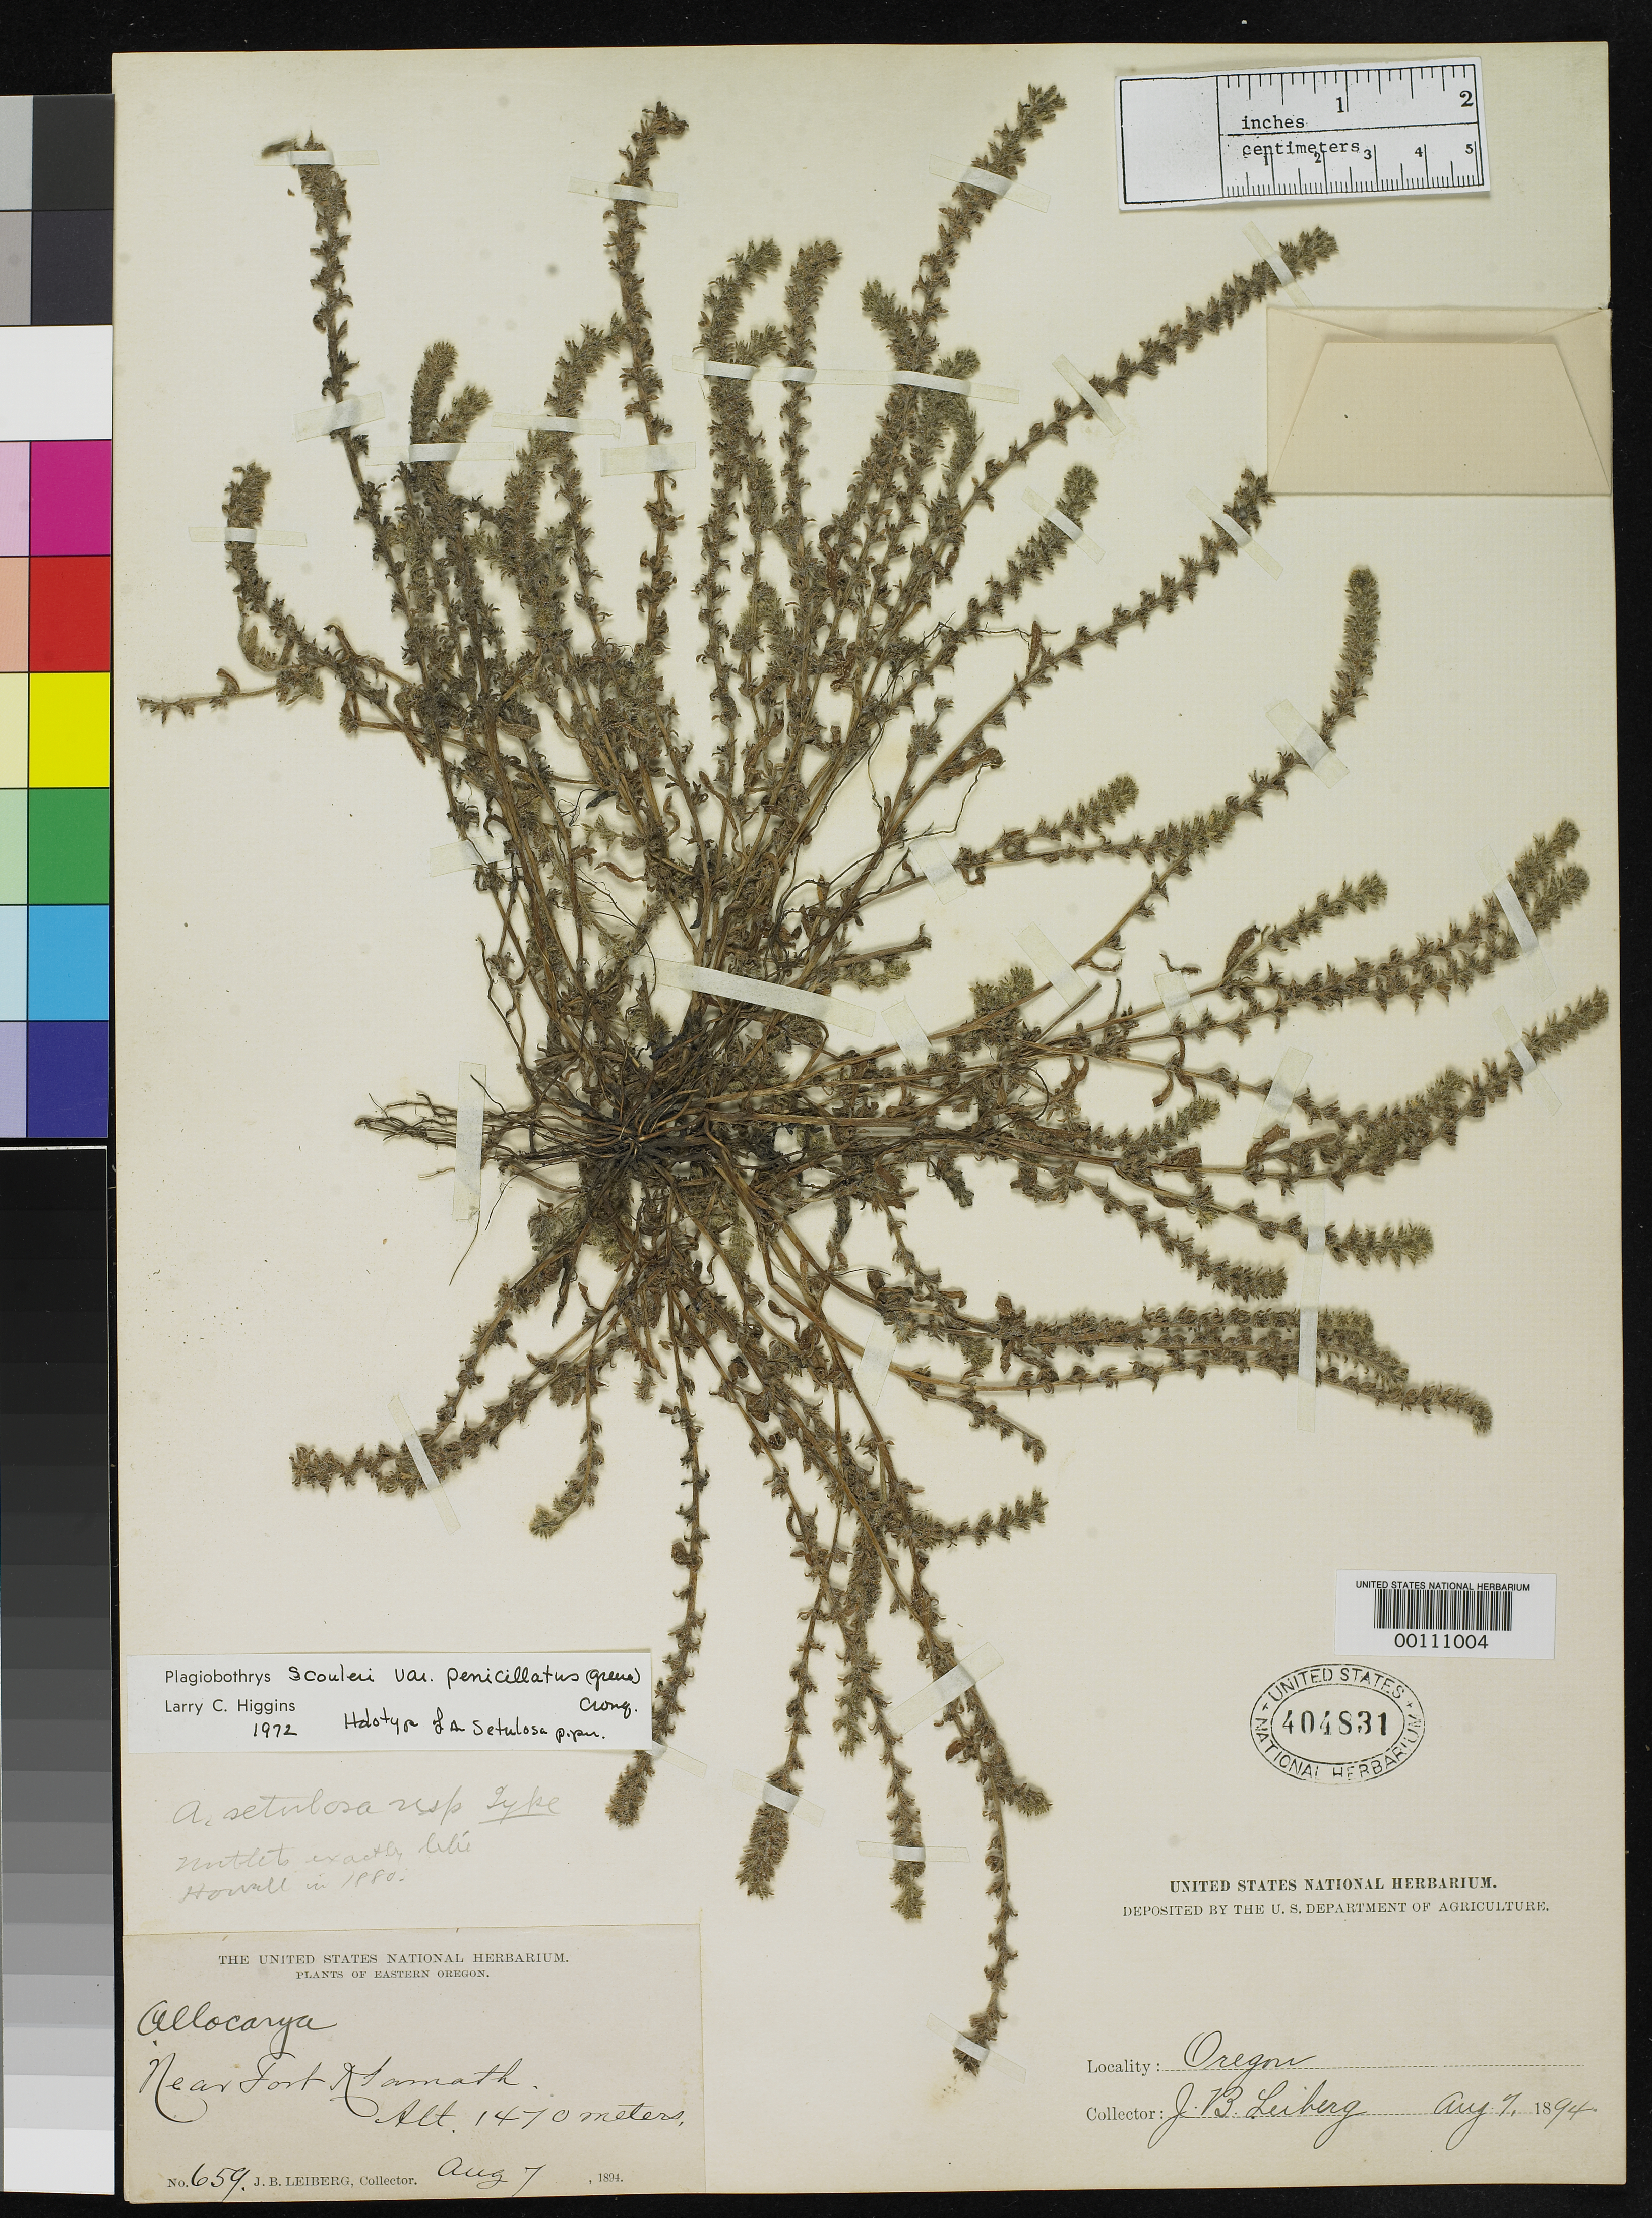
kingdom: Plantae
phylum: Tracheophyta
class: Magnoliopsida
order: Boraginales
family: Boraginaceae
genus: Allocarya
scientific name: Allocarya setulosa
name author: Piper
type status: Holotype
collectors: J. Leiberg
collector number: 659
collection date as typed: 07 Aug 1894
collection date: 1894-08-07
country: United States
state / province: Oregon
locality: Near Fort Klamath.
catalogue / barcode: US 404831